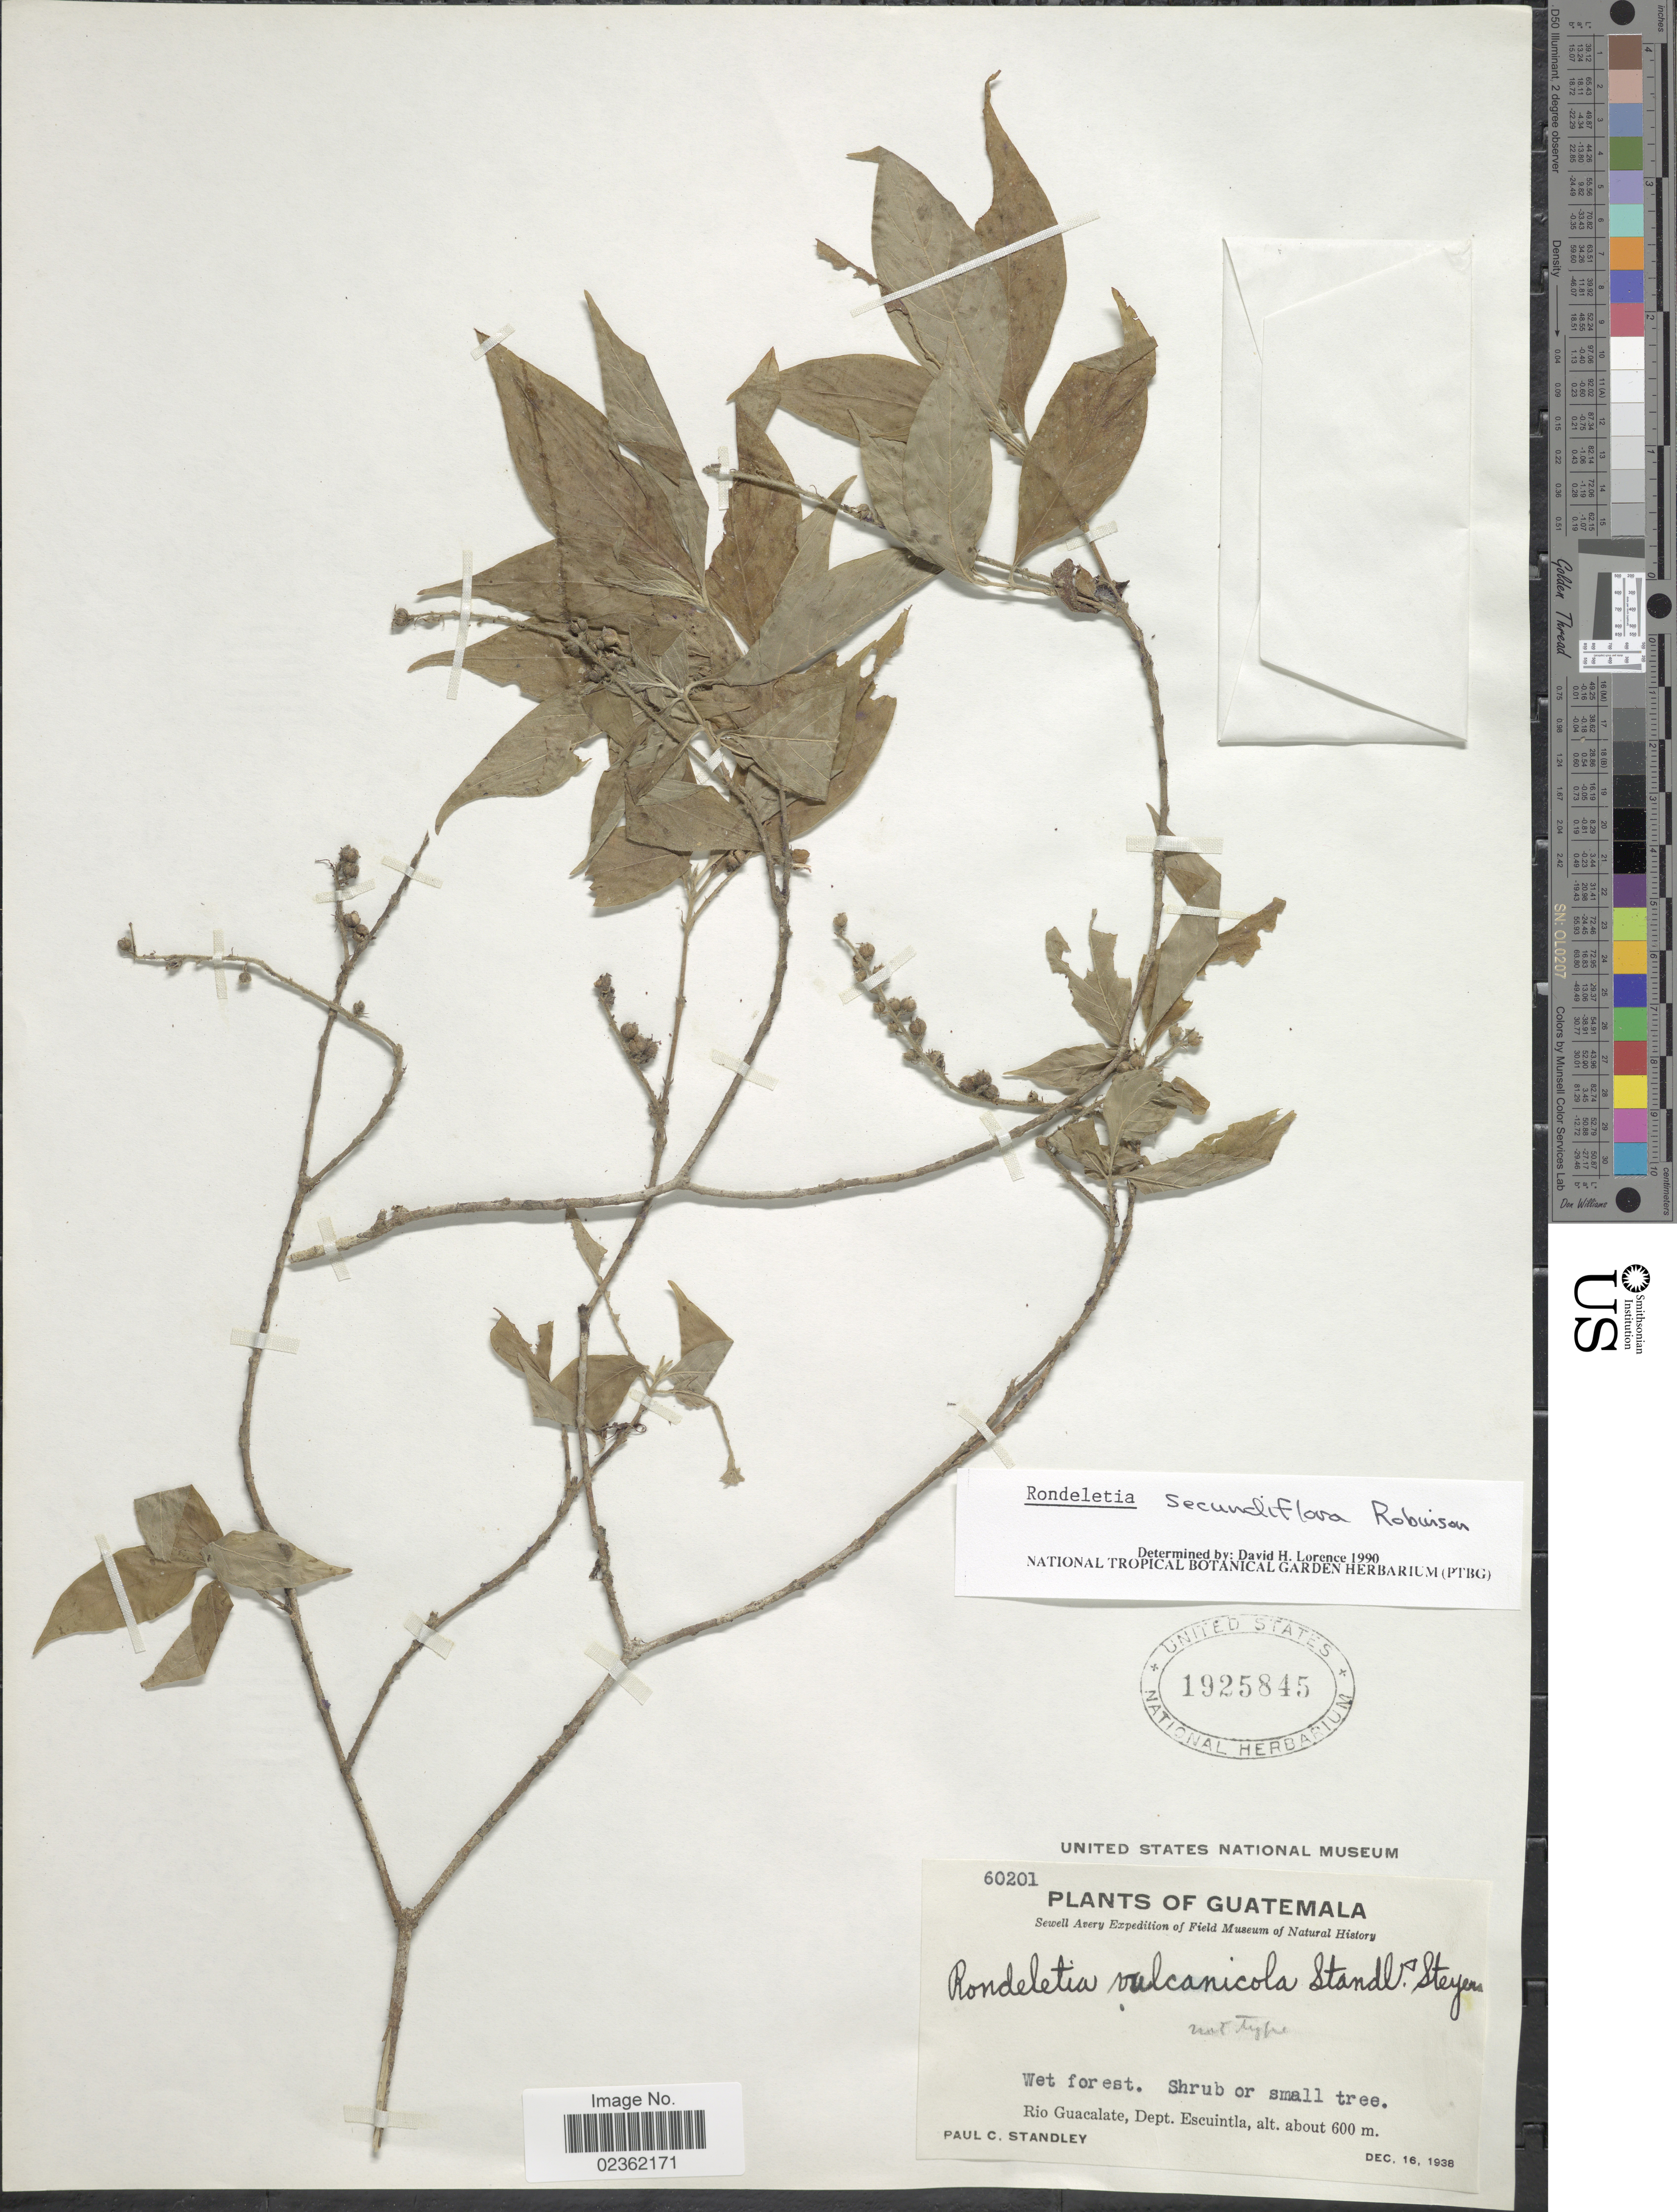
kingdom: Plantae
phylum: Tracheophyta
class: Magnoliopsida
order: Gentianales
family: Rubiaceae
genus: Rondeletia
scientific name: Rondeletia secundiflora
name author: B.L. Rob.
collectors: P. C. Standley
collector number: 60201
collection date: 1938-12-16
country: Guatemala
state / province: Escuintla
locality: Wet forest, Rio Guacalate.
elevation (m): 600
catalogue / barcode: US 1925845